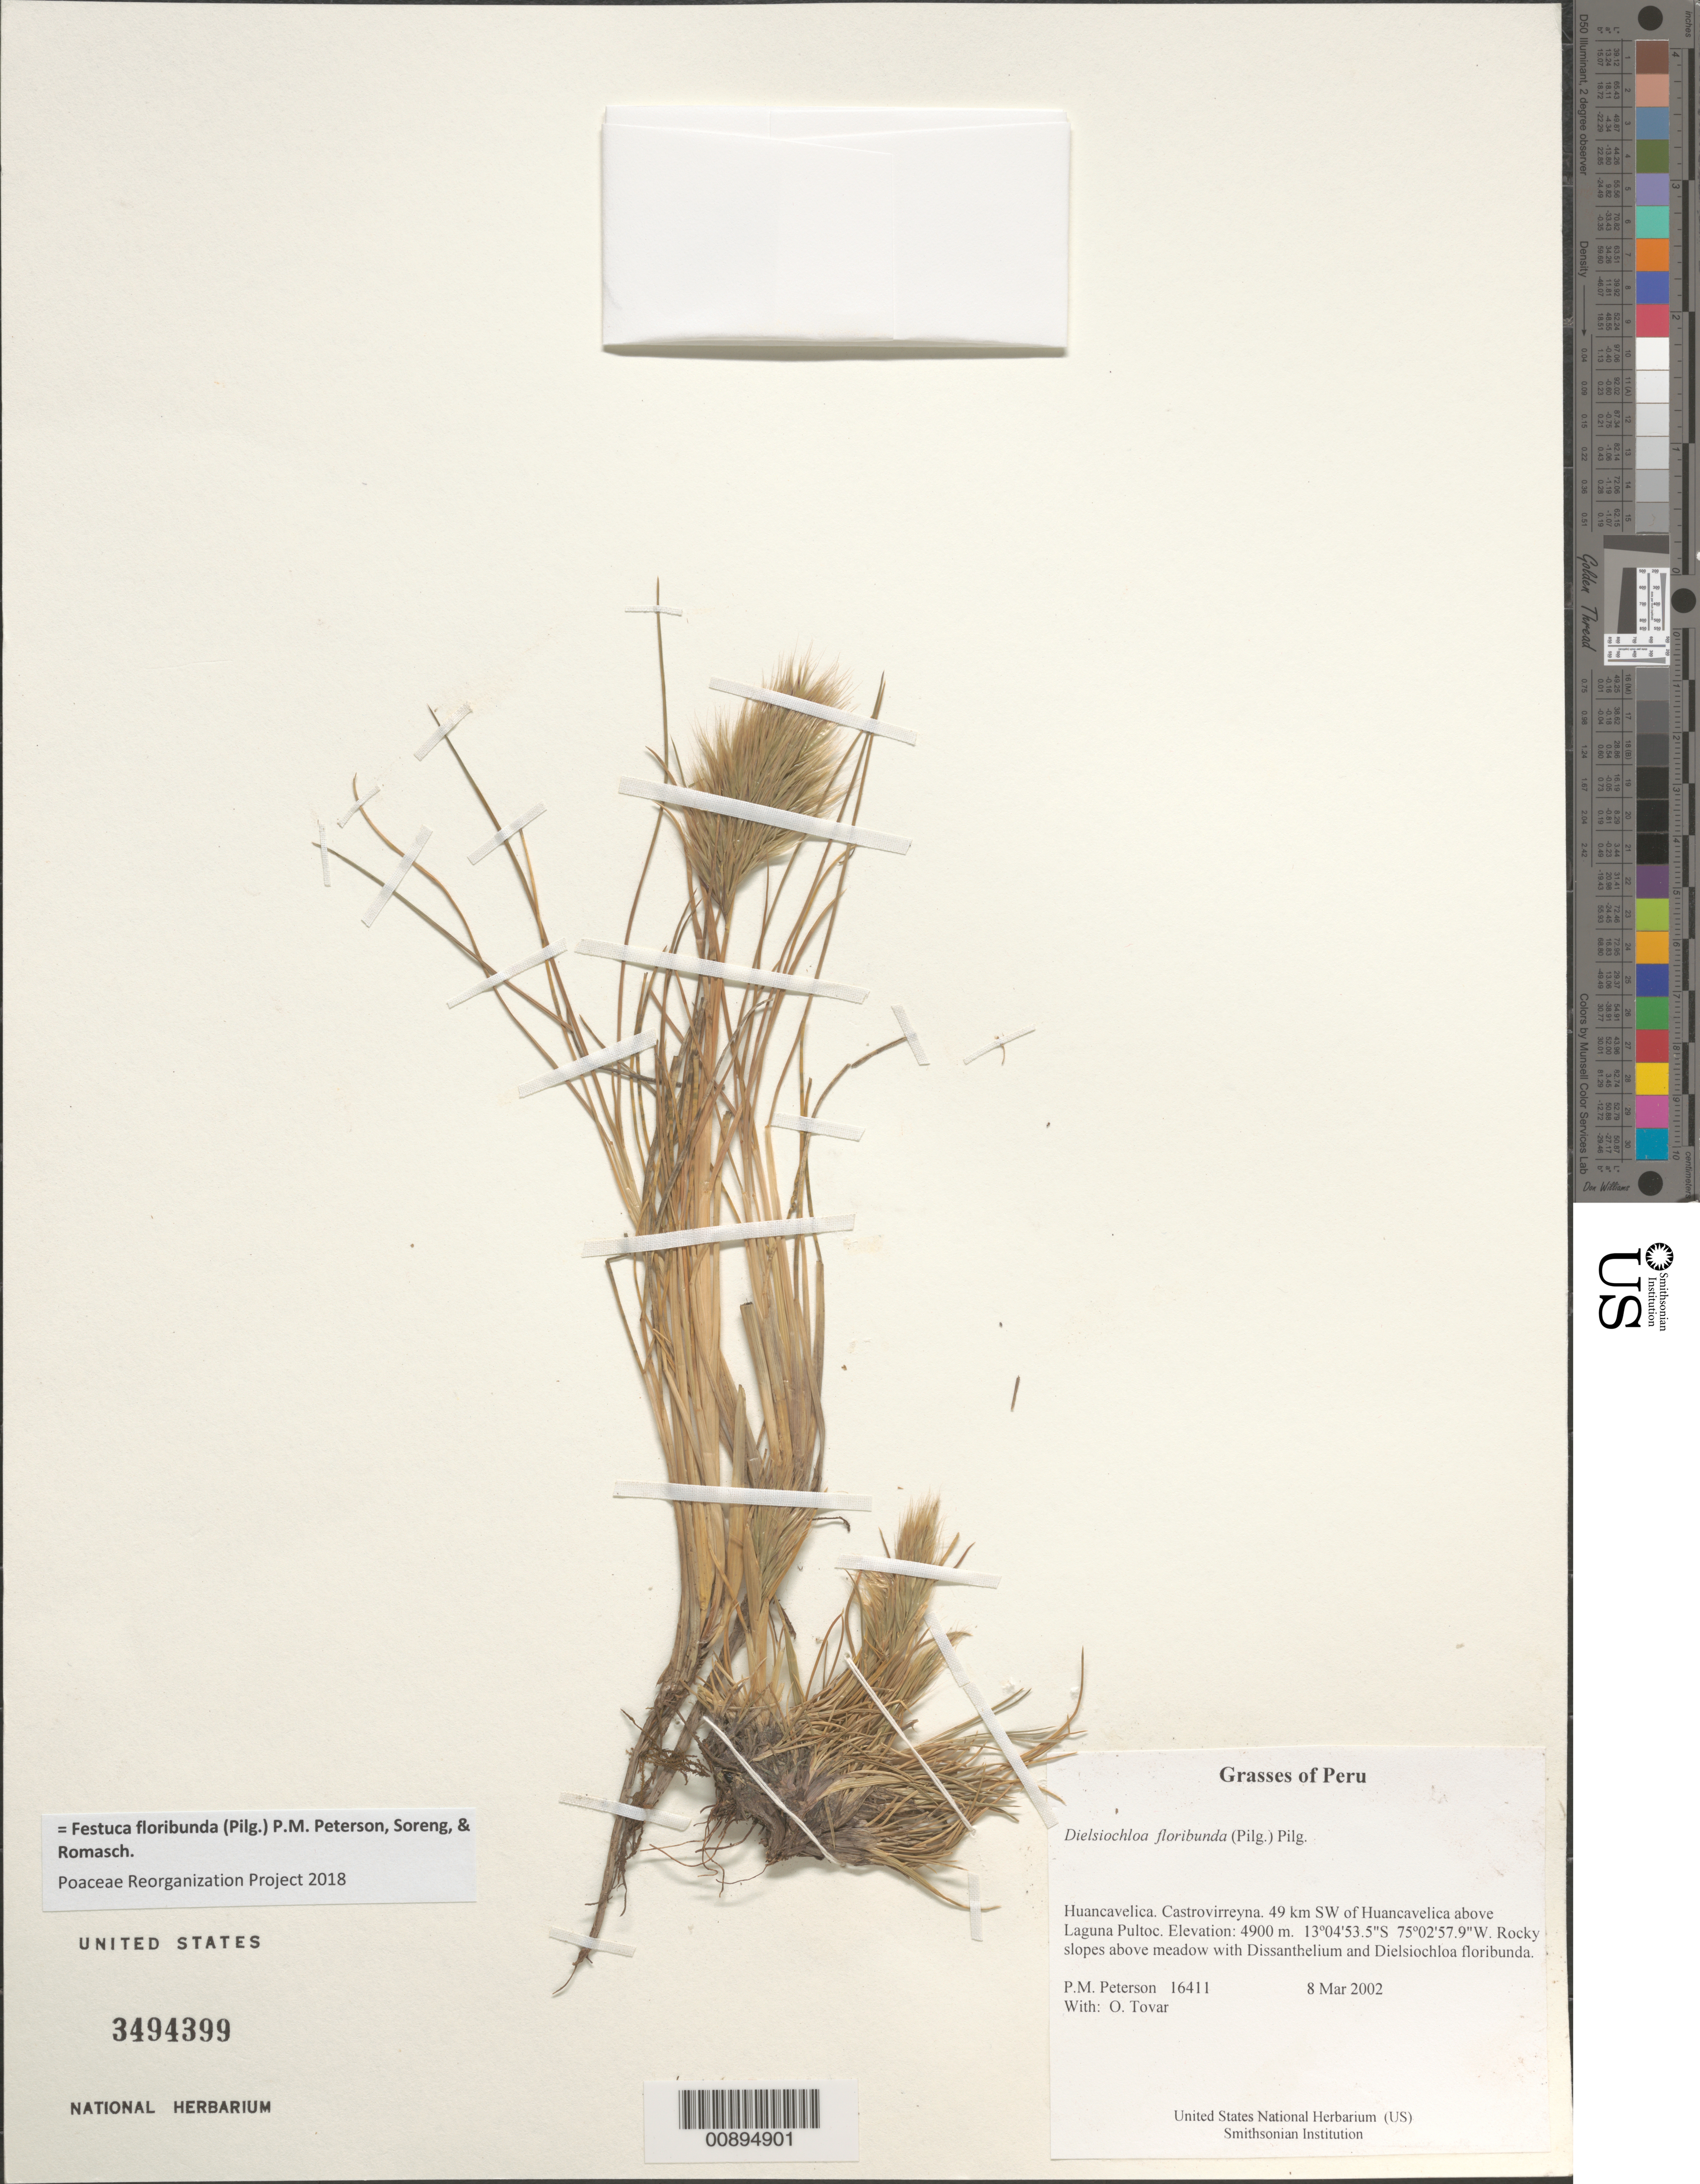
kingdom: Plantae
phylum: Tracheophyta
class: Liliopsida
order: Poales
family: Poaceae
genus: Festuca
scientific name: Festuca floribunda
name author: (Pilg.) P.M. Peterson et al.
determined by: Poaceae Reorganization Project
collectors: P. M. Peterson & Ó. Tovar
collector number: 16411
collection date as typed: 08 Mar 2002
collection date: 2002-03-08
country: Peru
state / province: Huancavelica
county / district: Castrovirreyna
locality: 49 km SW of Huancavelica above Laguna Pultoc.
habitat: Rocky slopes above meadow with ~Dissanthelium~ and ~Dielsiochloa floribunda~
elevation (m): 4900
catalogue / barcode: US 3494399